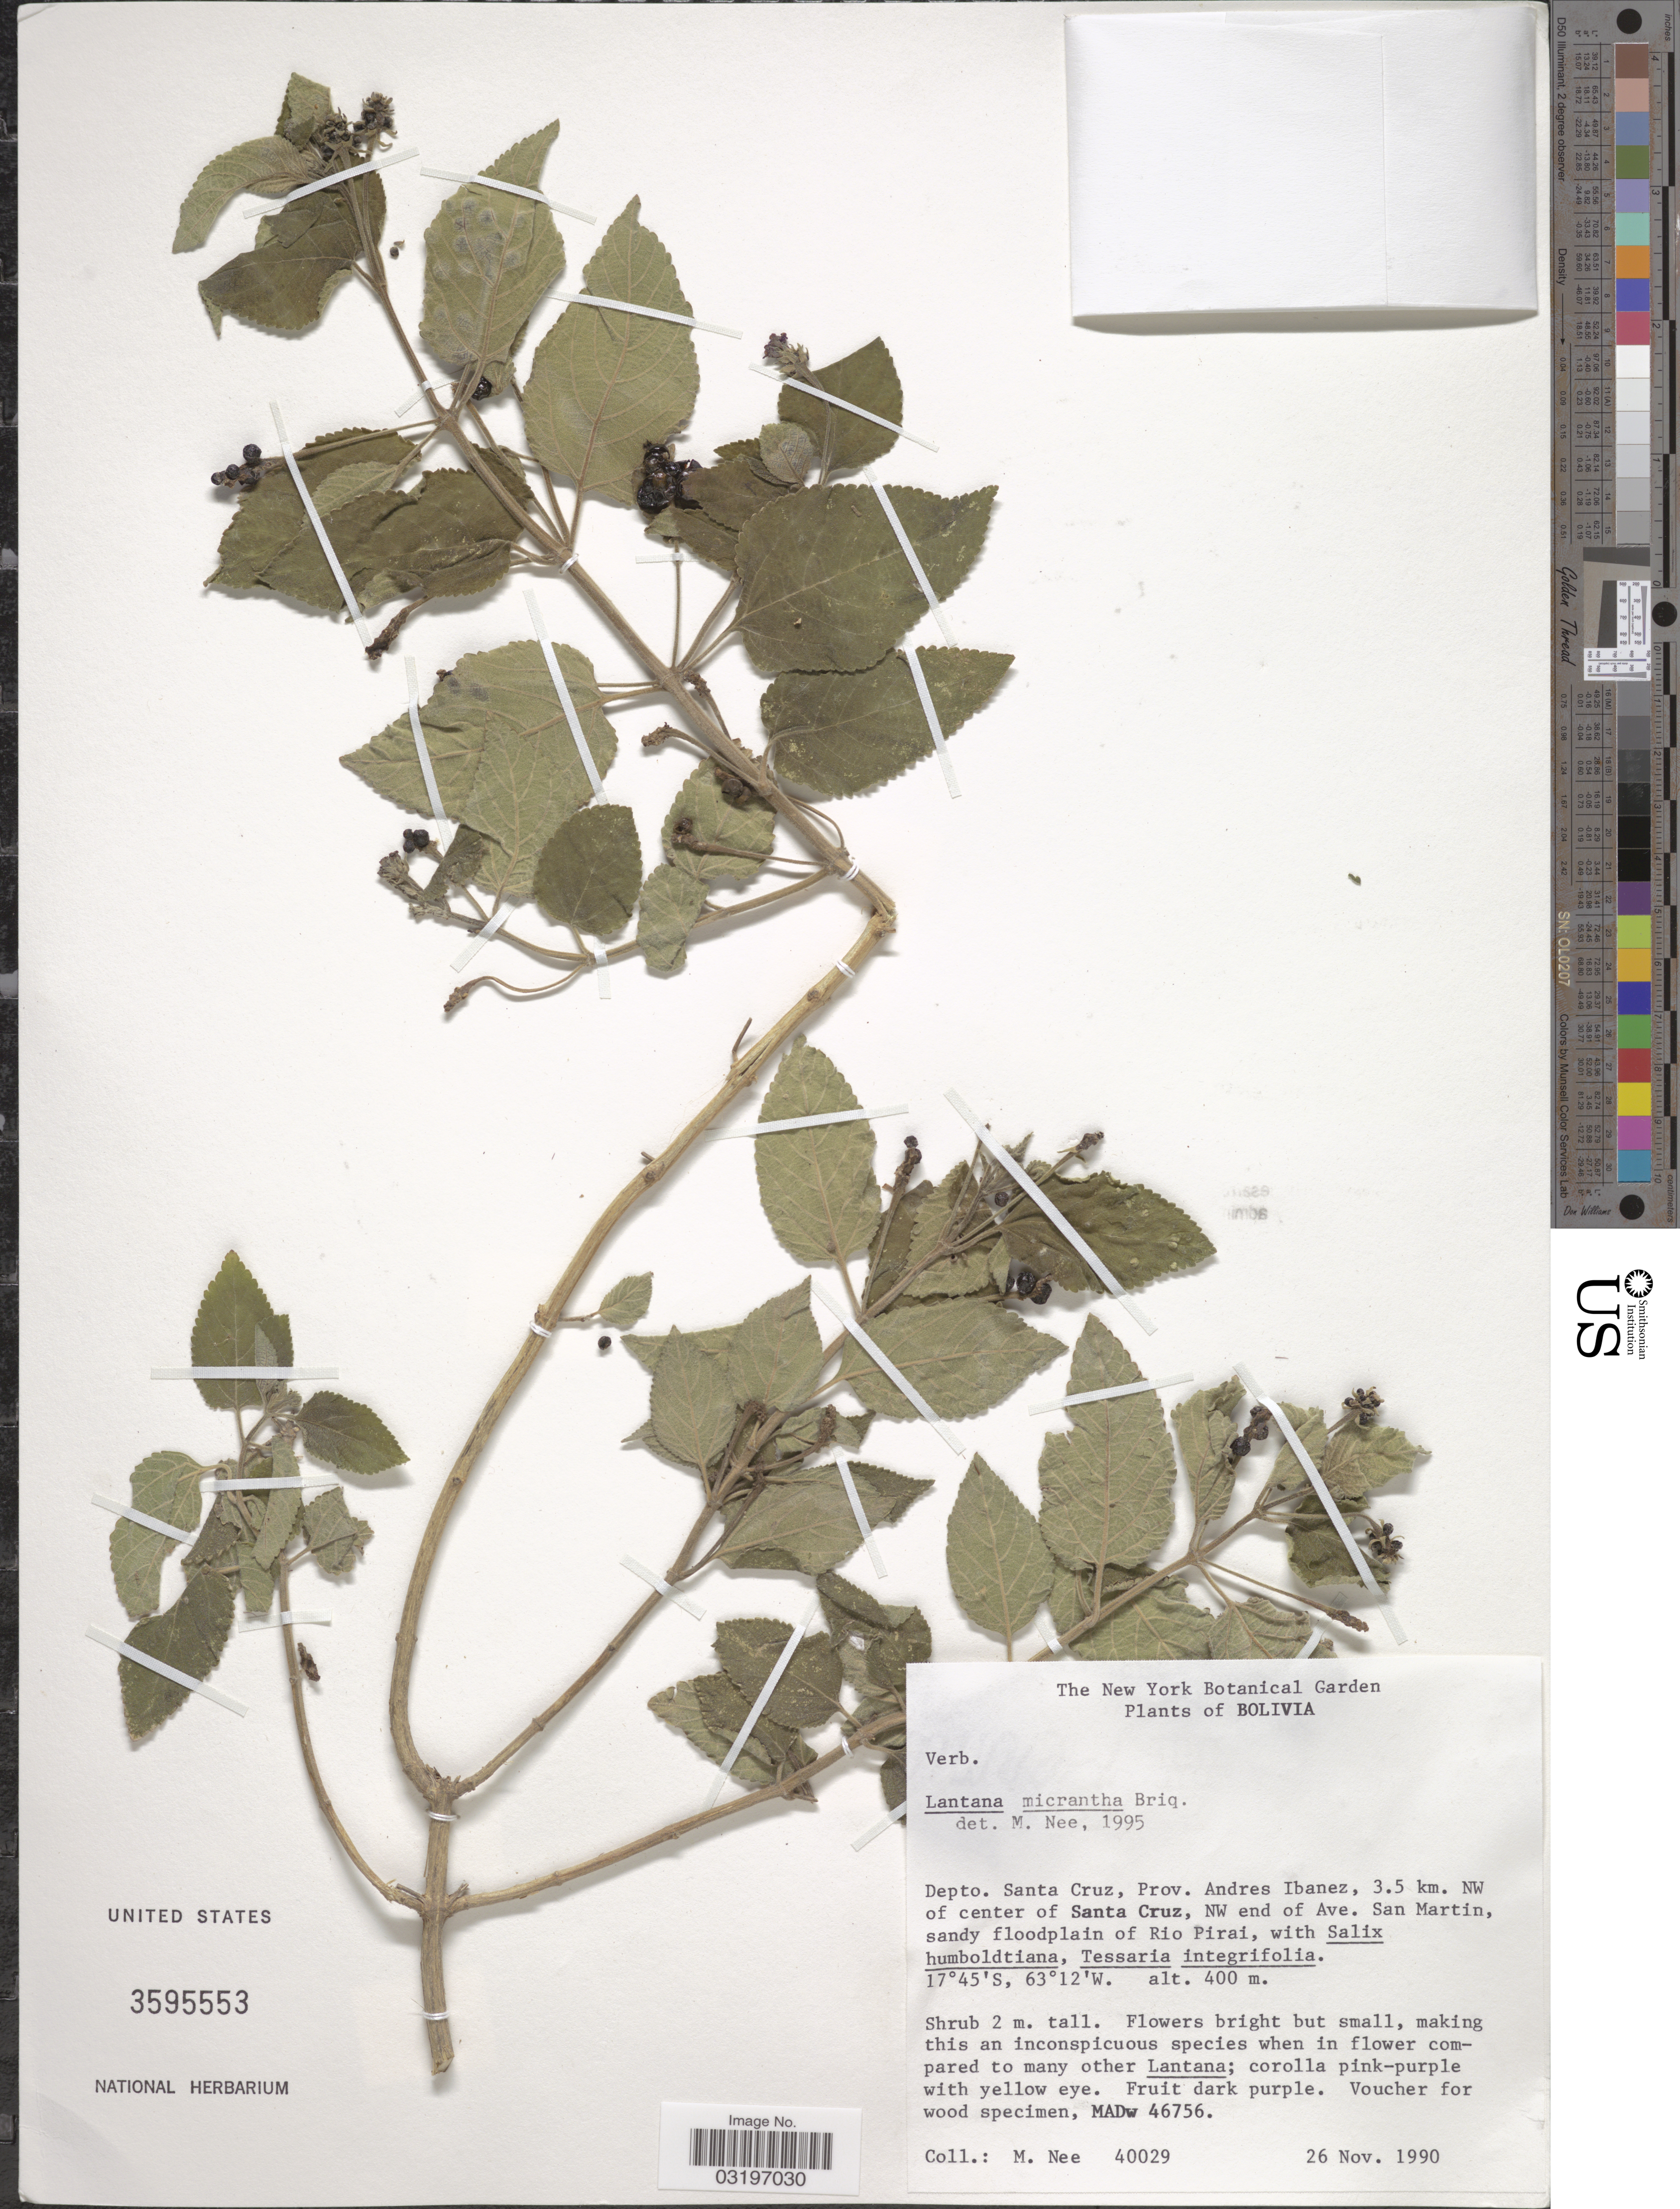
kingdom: Plantae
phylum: Tracheophyta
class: Magnoliopsida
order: Lamiales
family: Verbenaceae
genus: Lantana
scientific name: Lantana micrantha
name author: Briq.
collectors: M. Nee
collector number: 40029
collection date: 1990-11-26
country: Bolivia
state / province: Santa Cruz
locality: Depto. Santa Cruz, Prov. Andres Ibanez, 3.5 km. NW of center of Santa Cruz, NW end of Ave. San Martin, sandy floodplain of Rio Pirai.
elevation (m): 400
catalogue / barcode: US 3595553